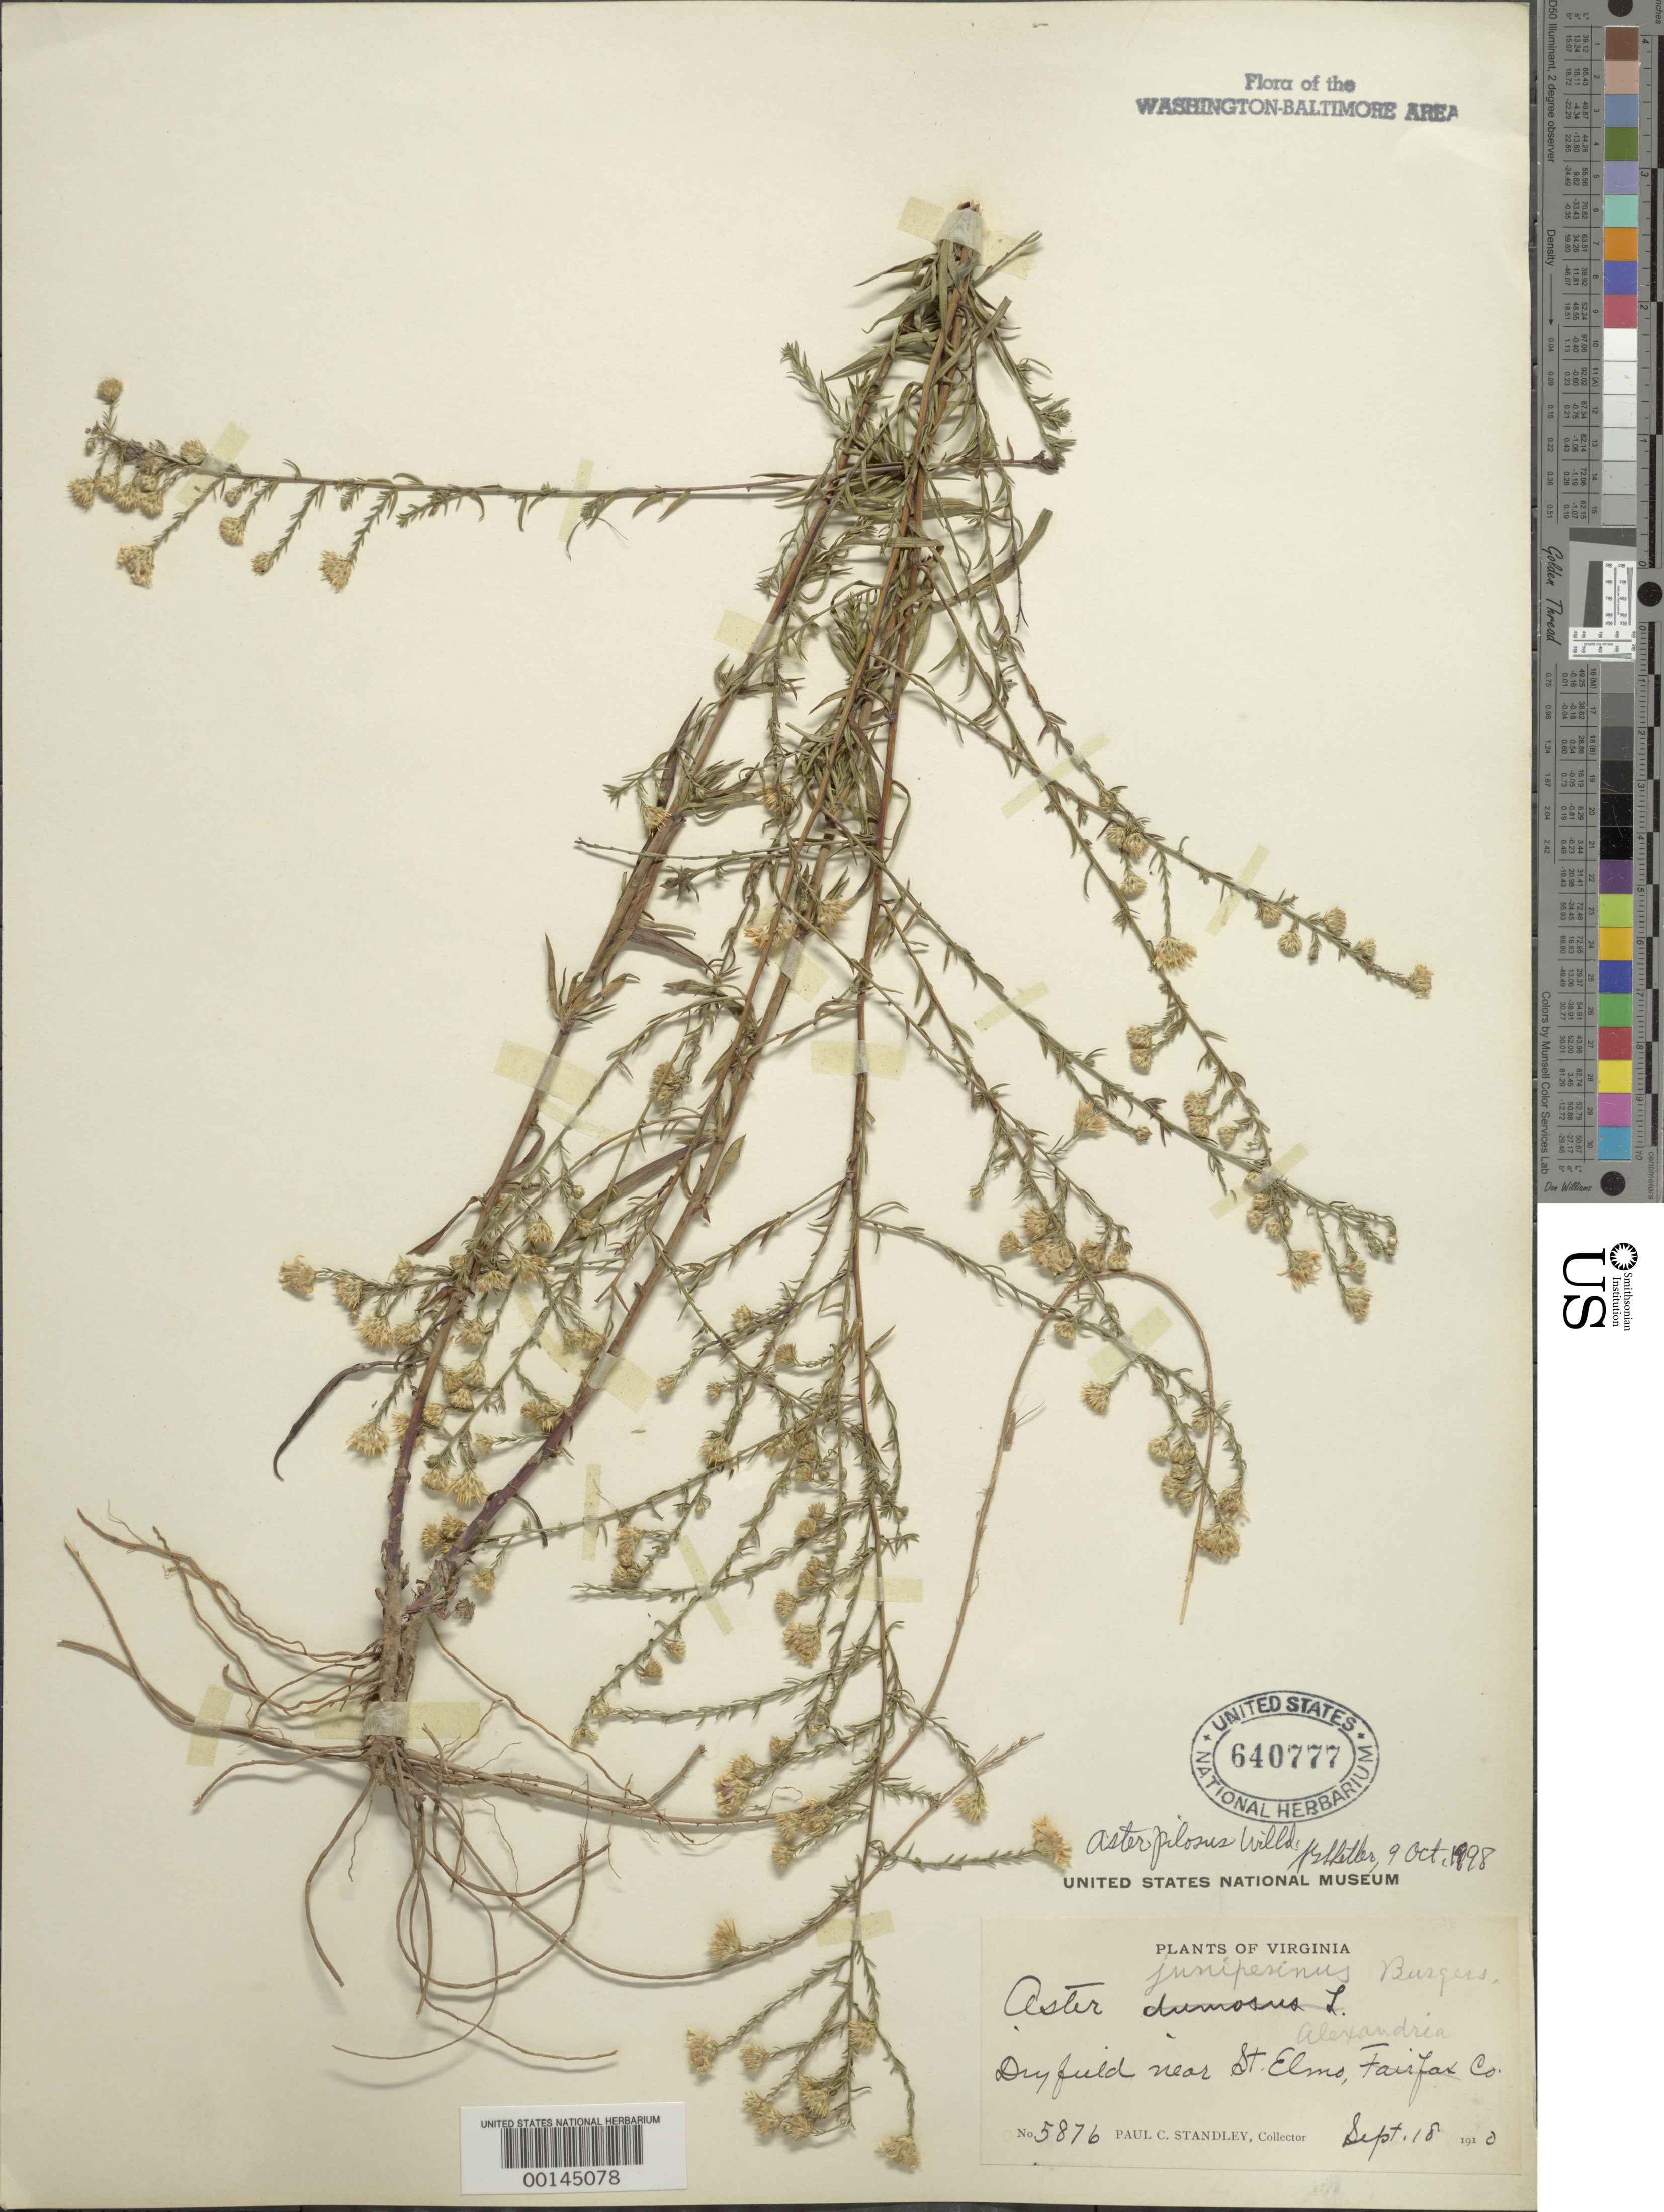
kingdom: Plantae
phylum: Tracheophyta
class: Magnoliopsida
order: Asterales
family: Asteraceae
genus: Symphyotrichum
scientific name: Symphyotrichum pilosum var. pringlei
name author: (A. Gray) G.L. Nesom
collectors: P. C. Standley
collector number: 5876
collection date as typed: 18 Sep 1910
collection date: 1910-09-18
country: United States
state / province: Virginia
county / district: Fairfax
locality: Near St Elmo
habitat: Dry field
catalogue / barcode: US 640777